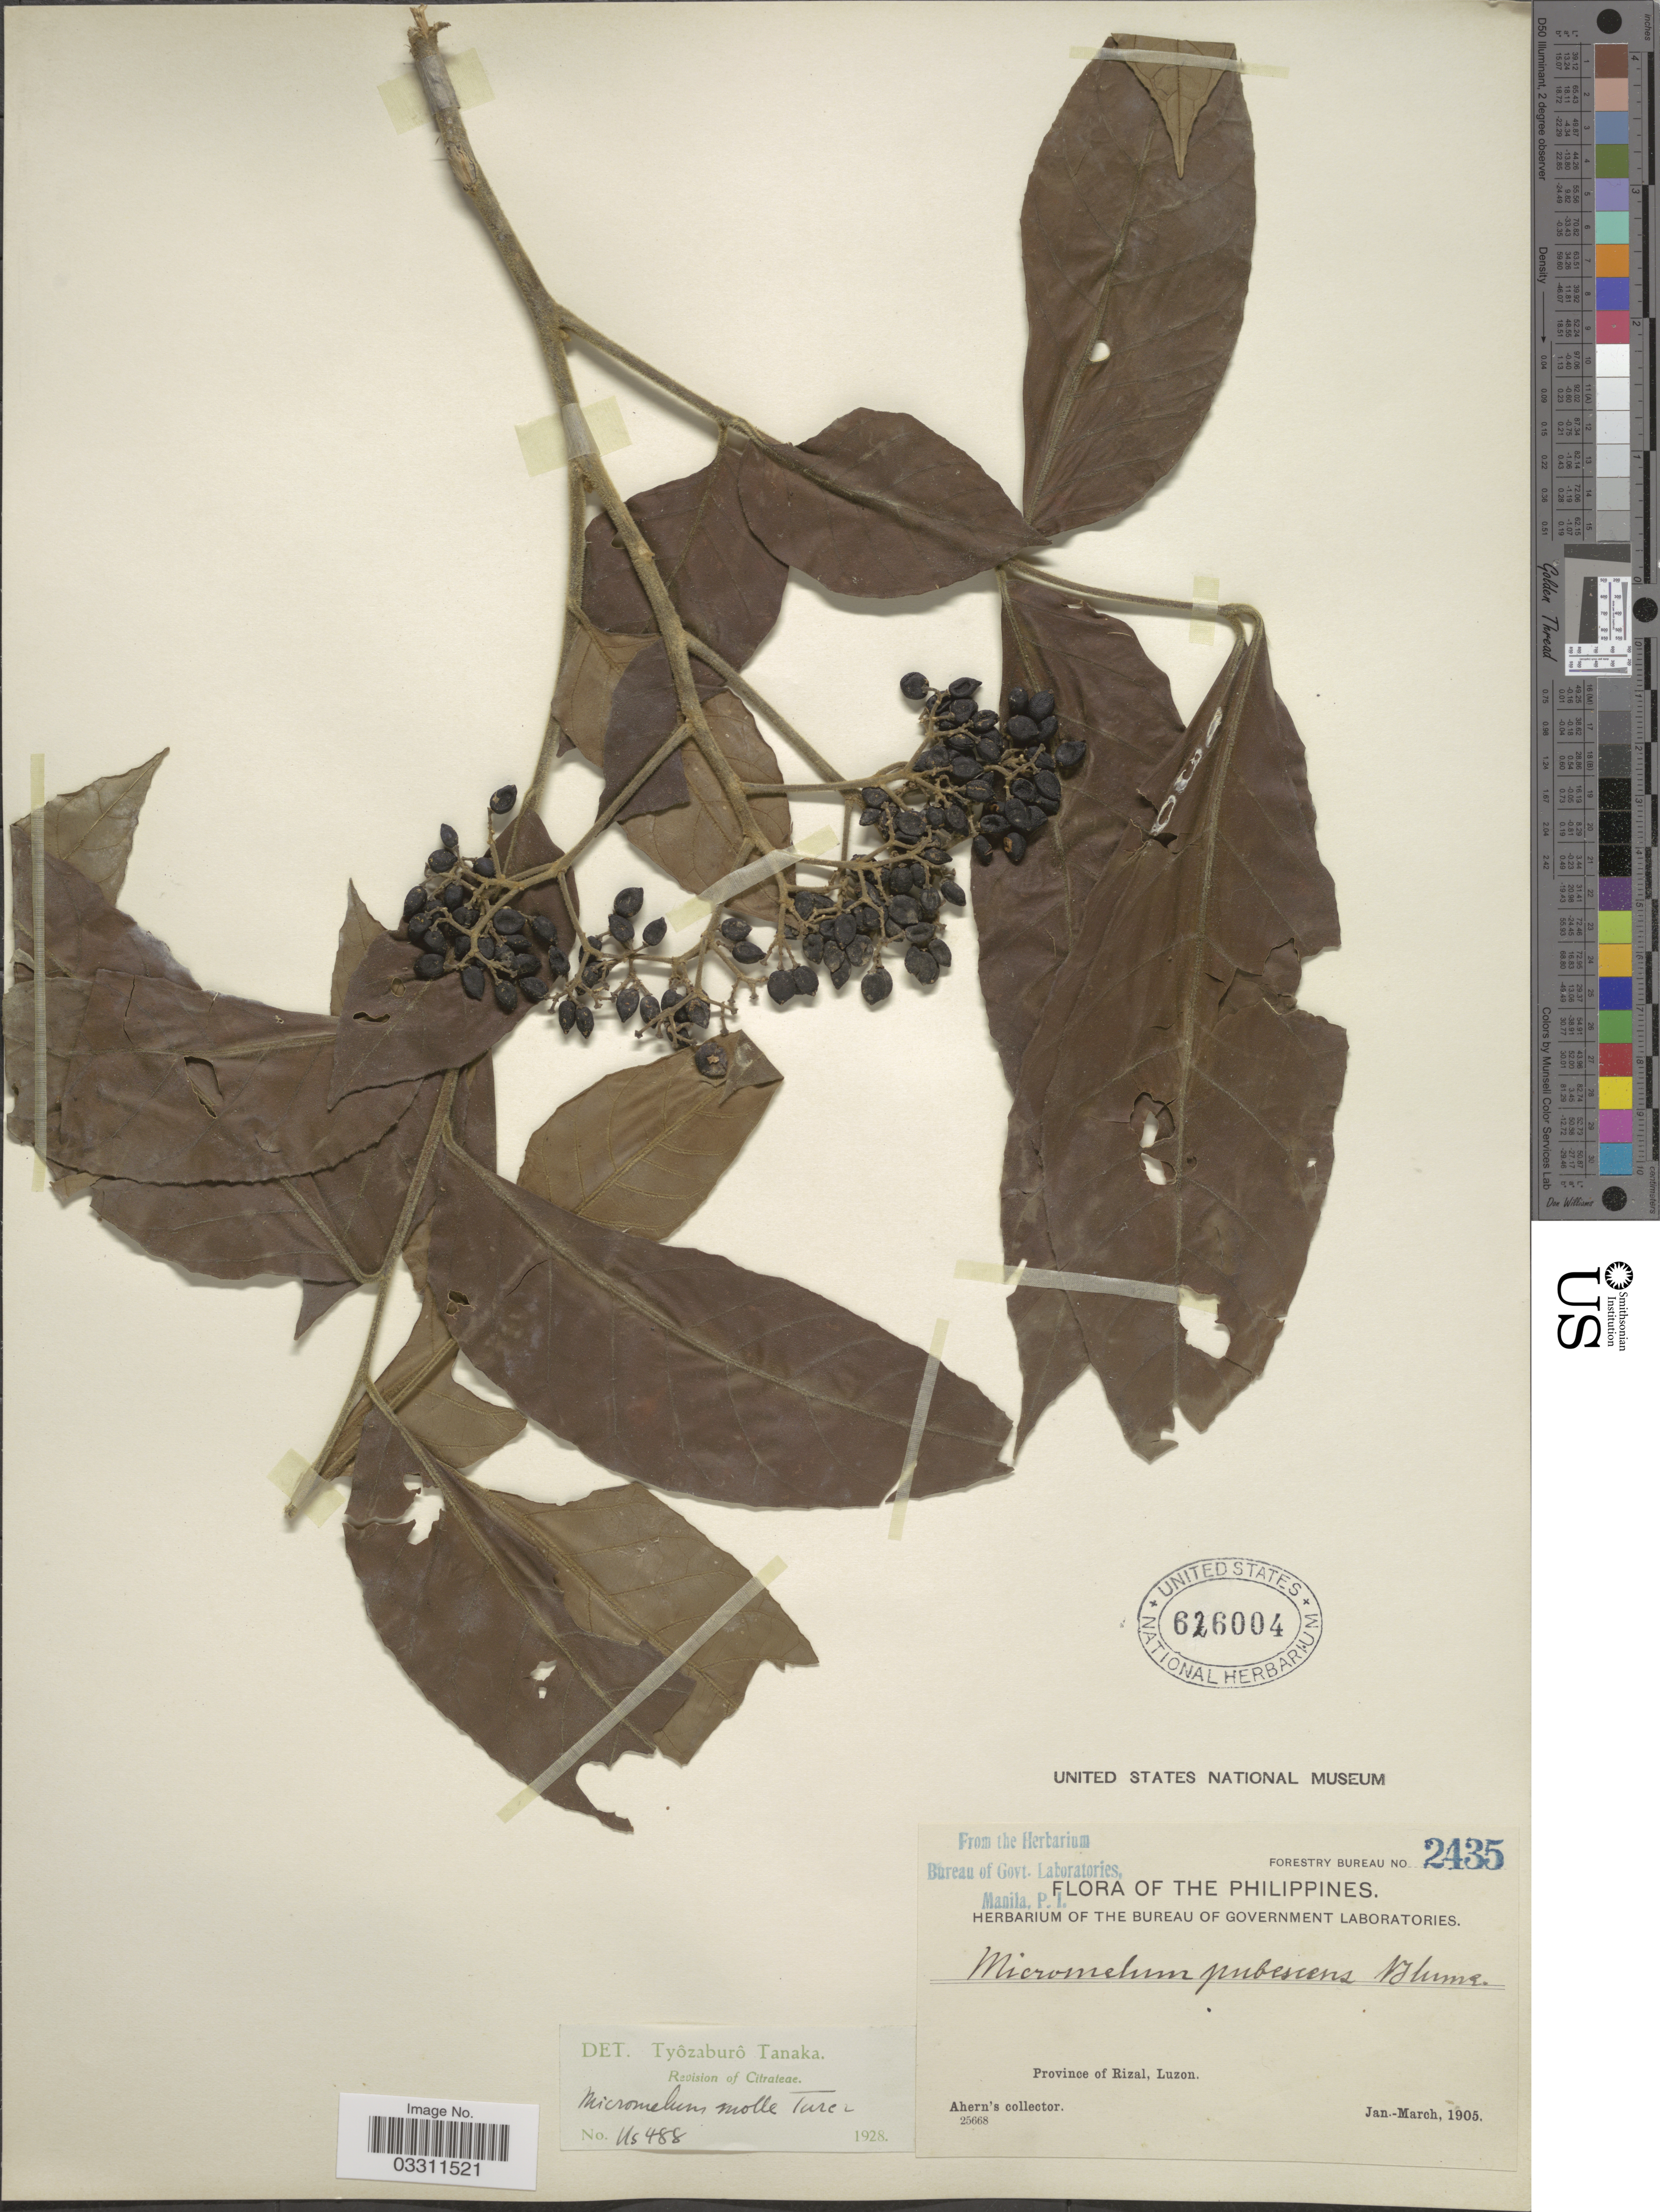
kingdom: Plantae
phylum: Tracheophyta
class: Magnoliopsida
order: Sapindales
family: Rutaceae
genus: Micromelum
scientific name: Micromelum molle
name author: Turcz.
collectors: Ahern's collector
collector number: Forestry Bureau 2435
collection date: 1905-01/1905-03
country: Philippines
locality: Province of Rizal, Luzon.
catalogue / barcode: US 626004